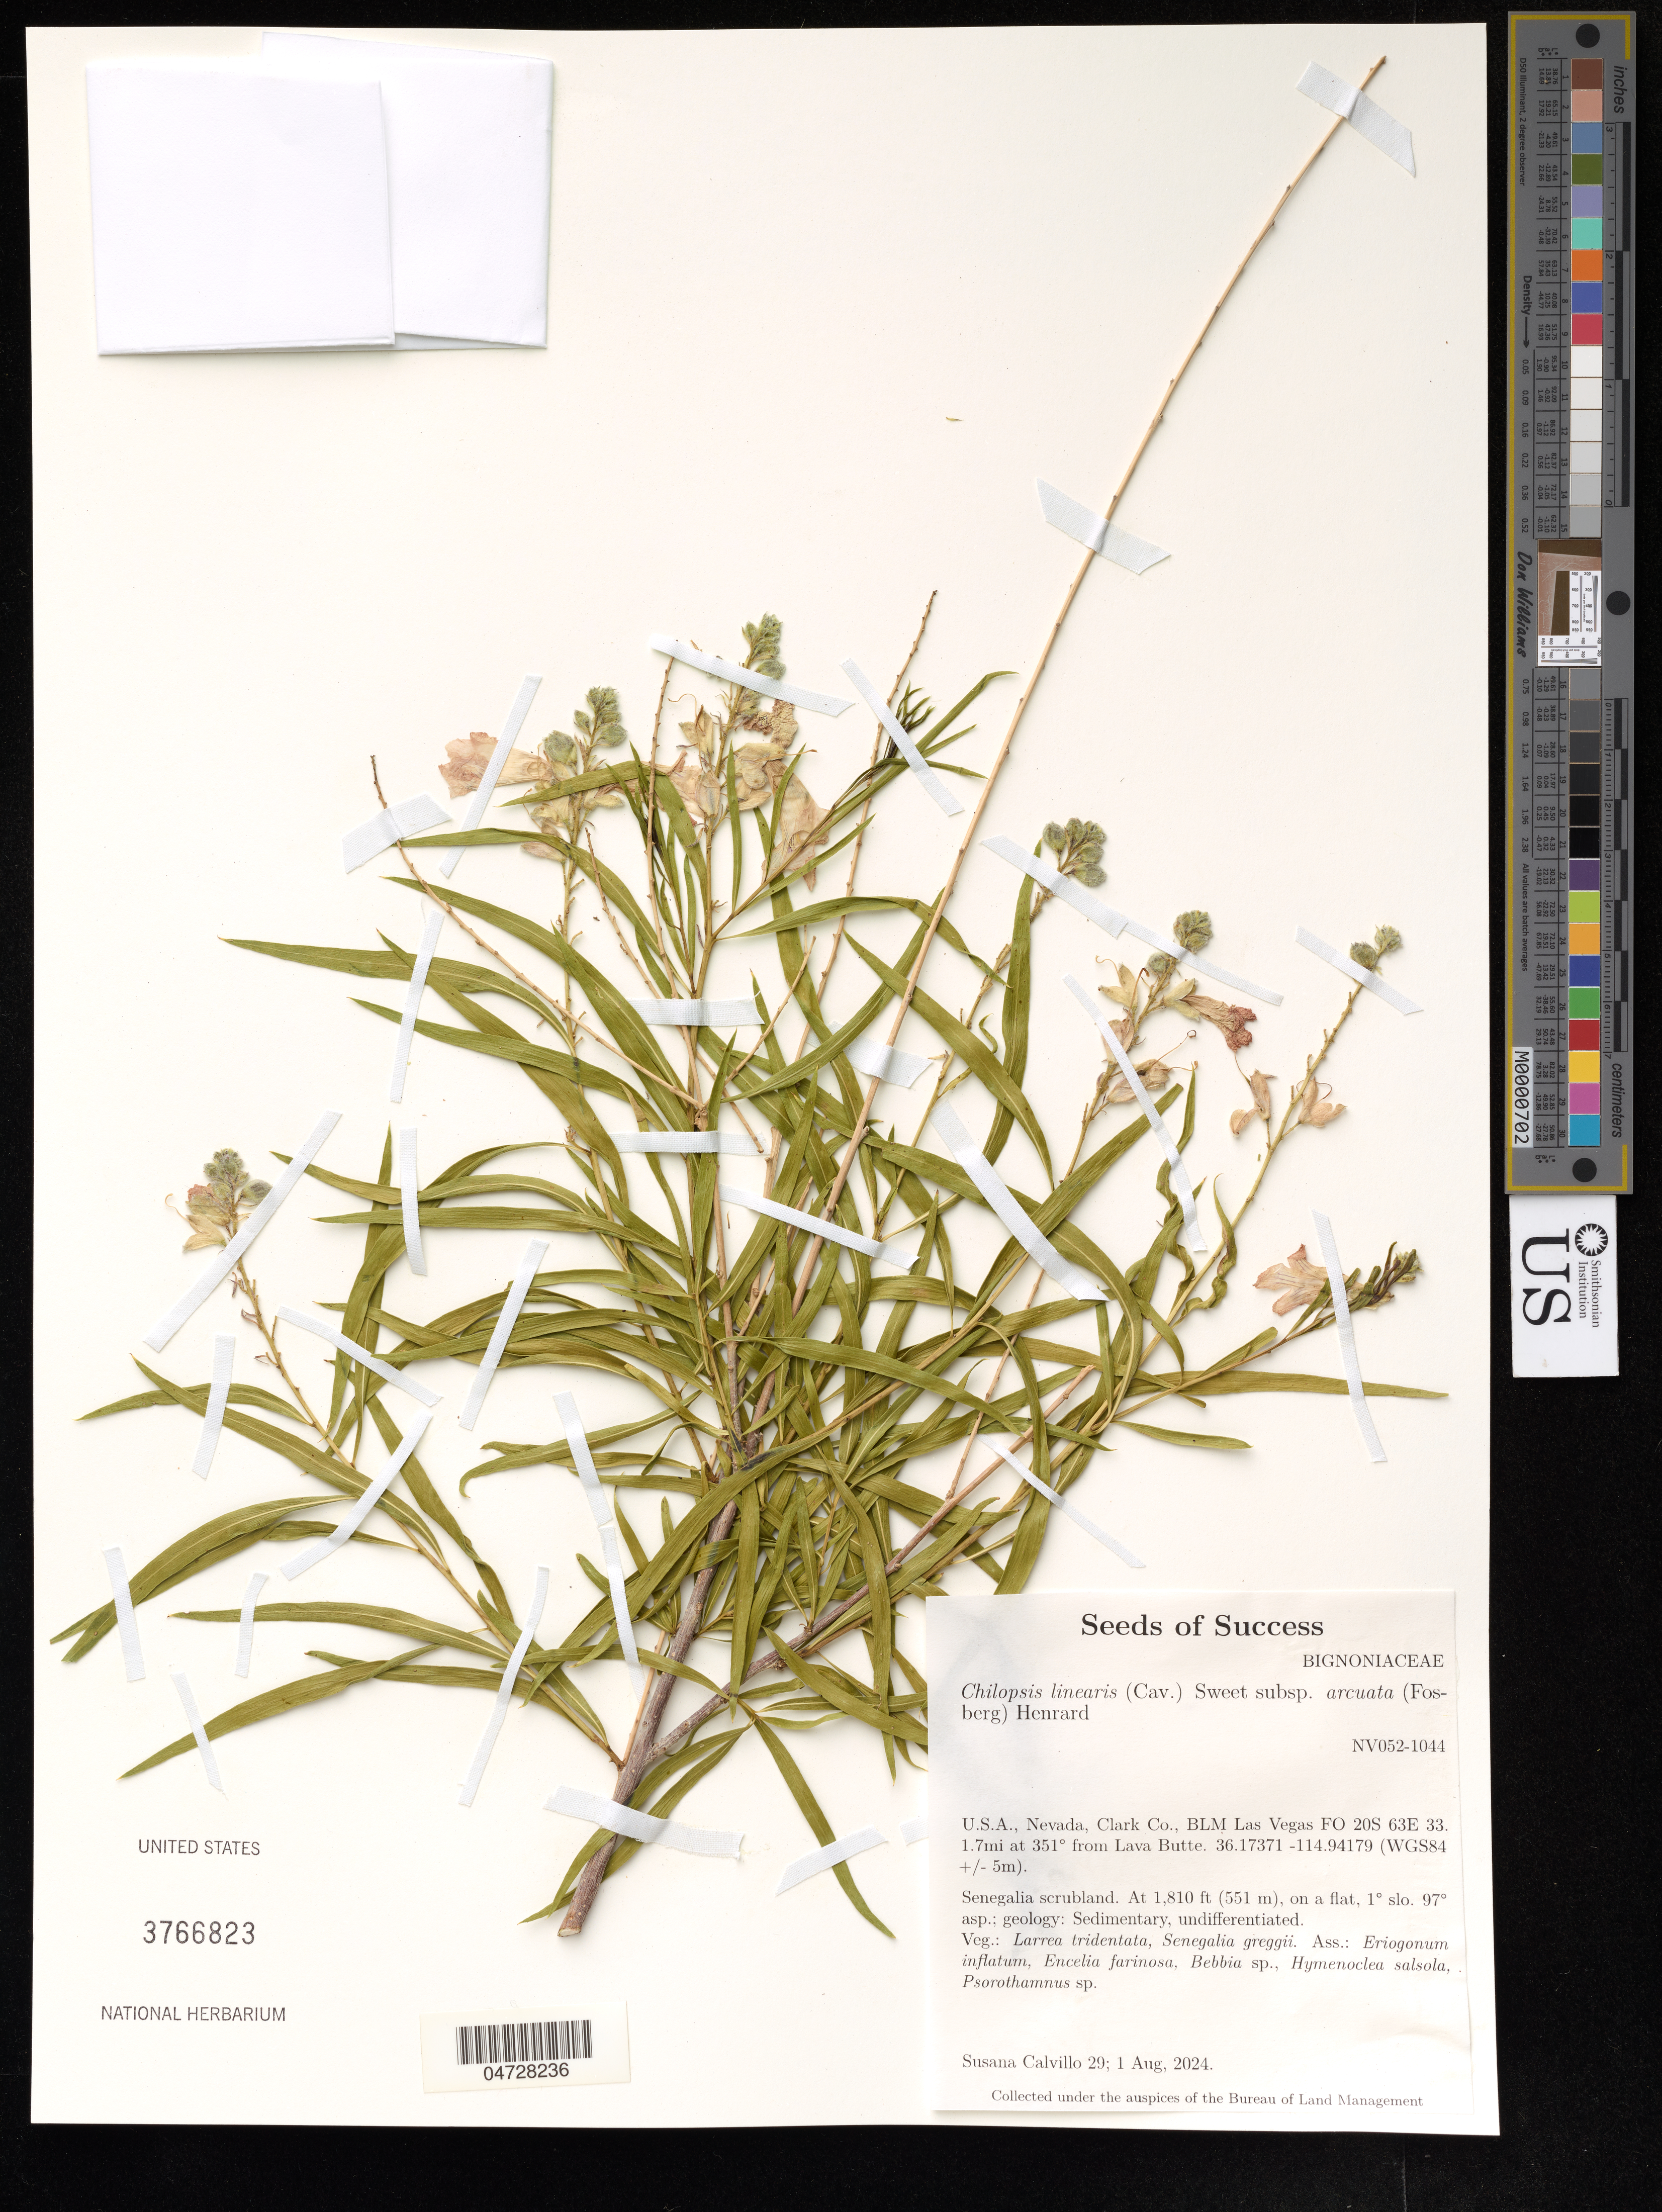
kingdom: Plantae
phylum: Tracheophyta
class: Magnoliopsida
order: Fabales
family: Fabaceae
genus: Euchilopsis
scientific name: Euchilopsis linearis subsp. arcuata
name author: (Cav.) Sweet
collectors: S. Calvillo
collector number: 29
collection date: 2024-08-01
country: United States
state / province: Nevada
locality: Clark Co., BLM Las Vegas FO 20S 63E 33. 1.7mi at 351° from Lava Butte.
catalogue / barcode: US 3766823